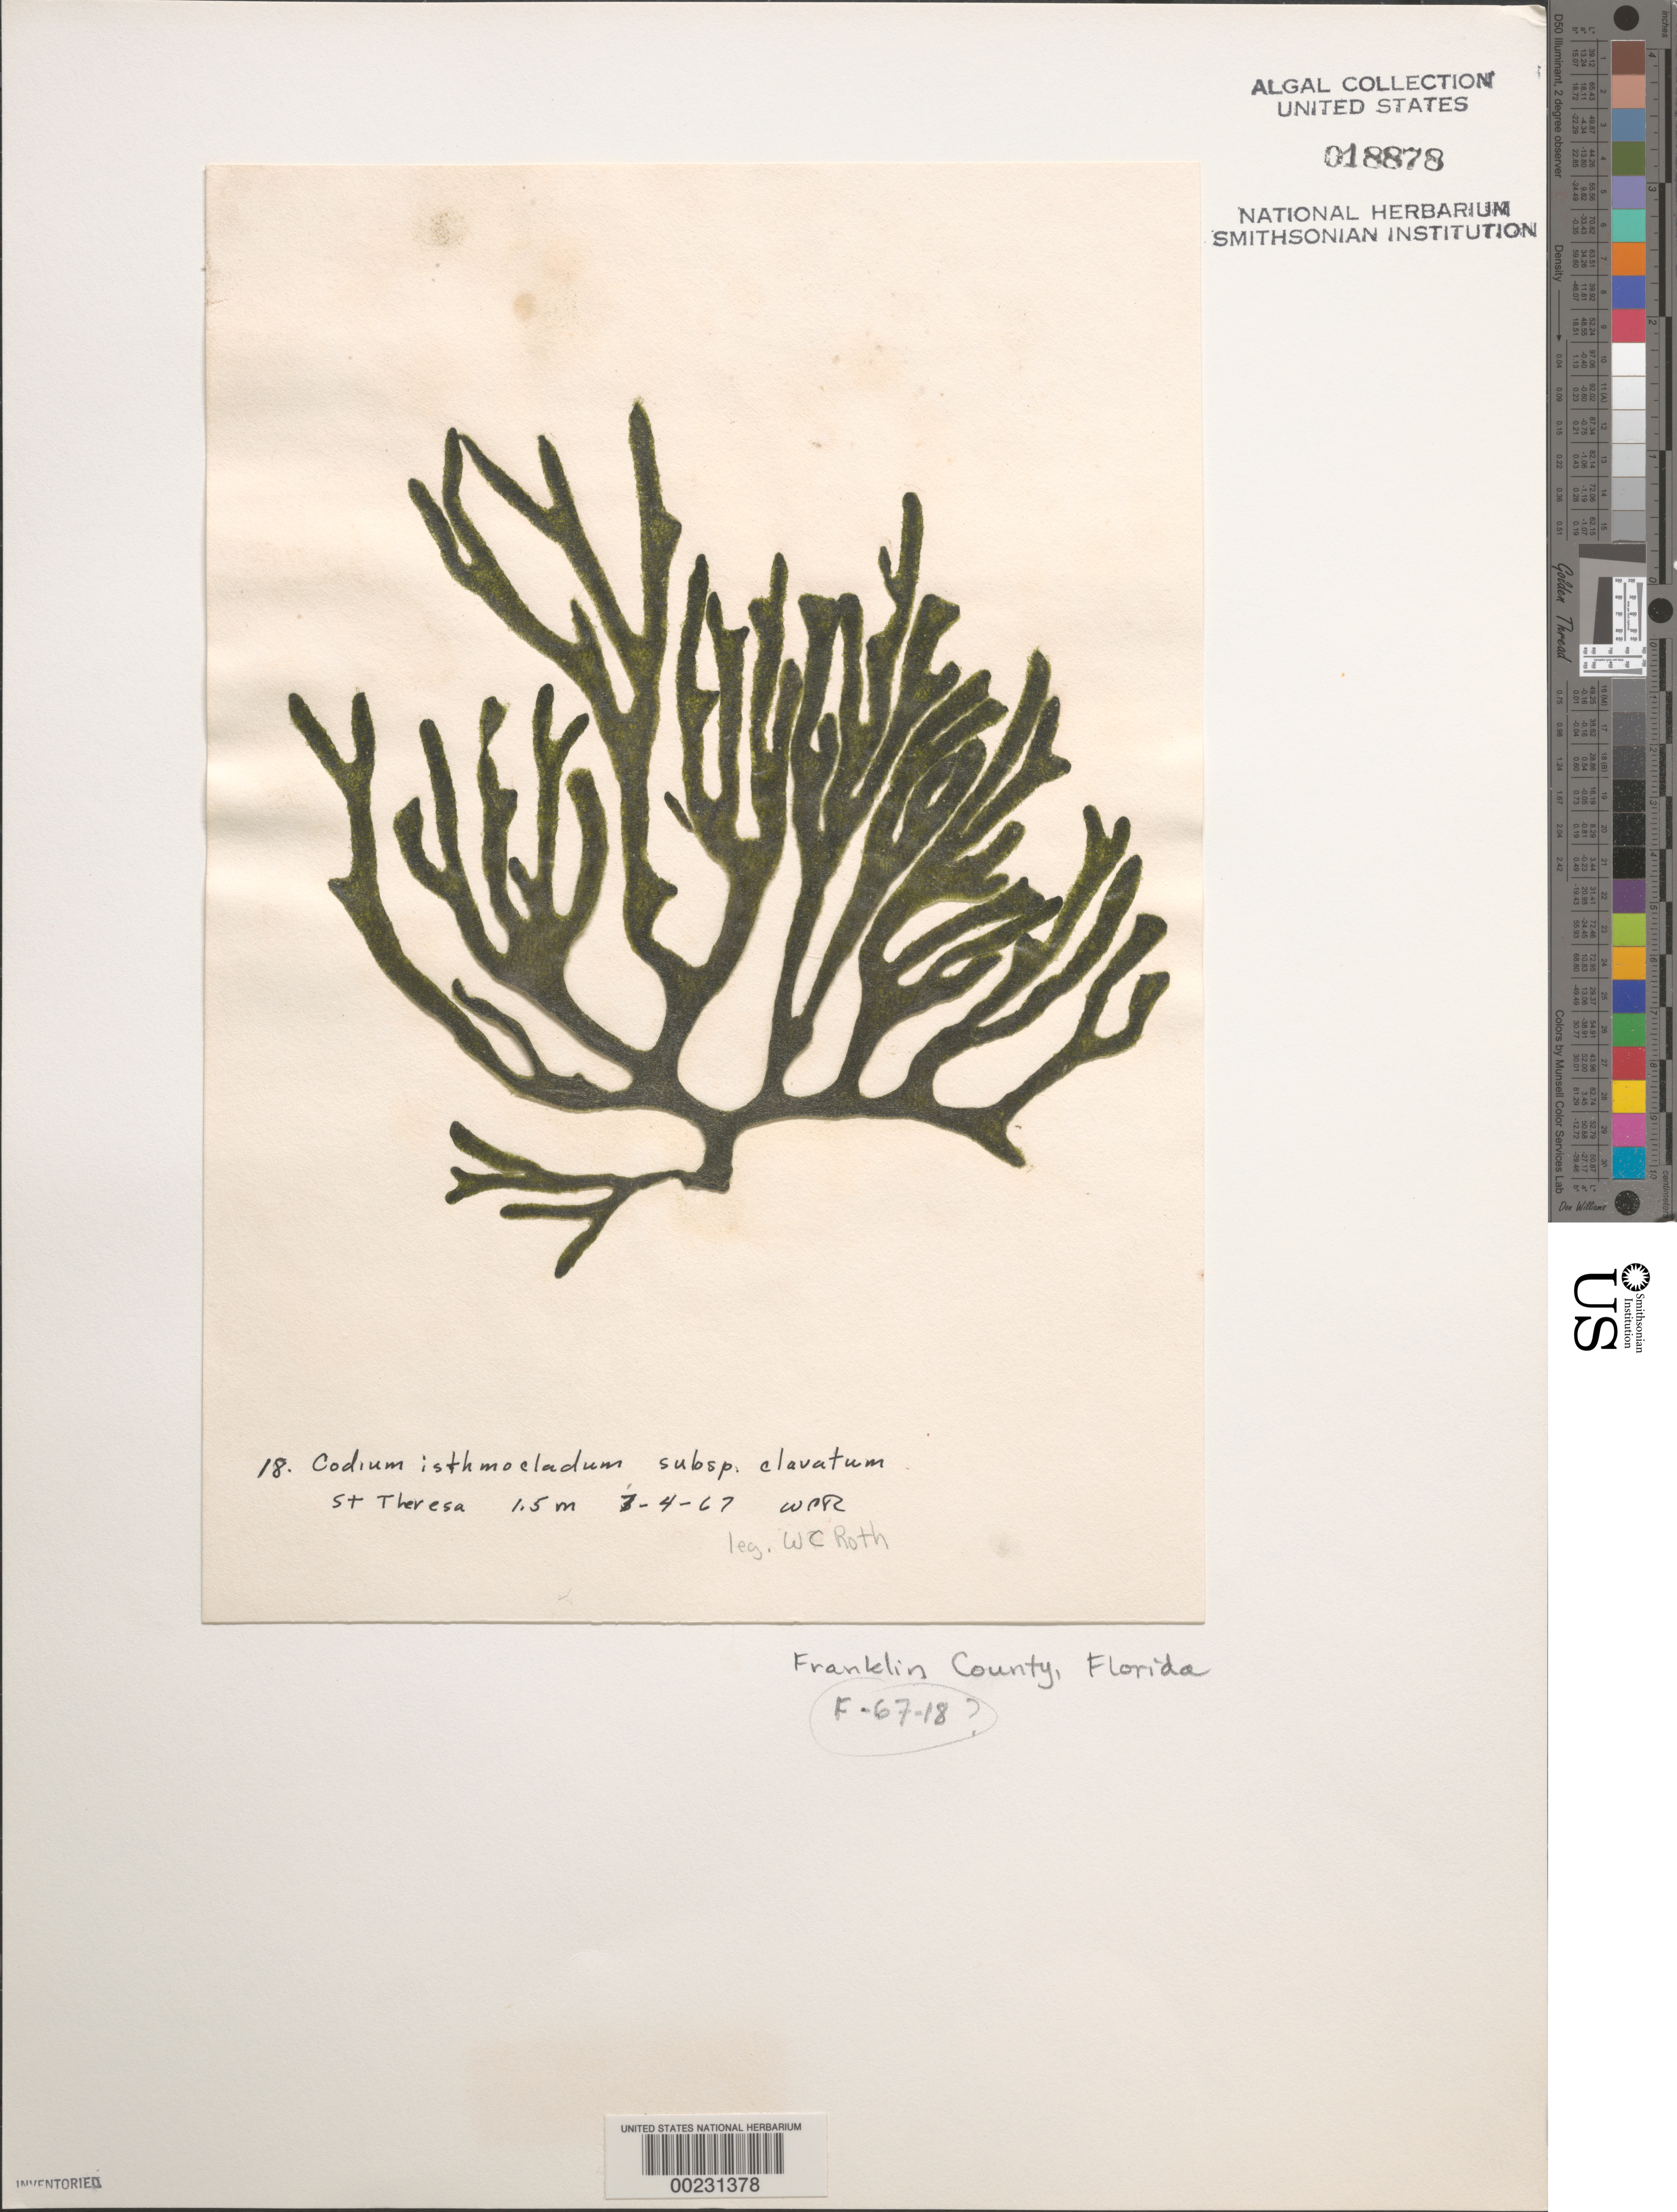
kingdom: Plantae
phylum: Chlorophyta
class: Ulvophyceae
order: Bryopsidales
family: Codiaceae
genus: Codium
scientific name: Codium isthmocladum subsp. clavatum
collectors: W. C. Roth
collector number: F-67-18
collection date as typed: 04 Jul 1967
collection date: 1967-07-04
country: United States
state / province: Florida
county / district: Franklin County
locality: Saint Teresa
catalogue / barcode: US 18878